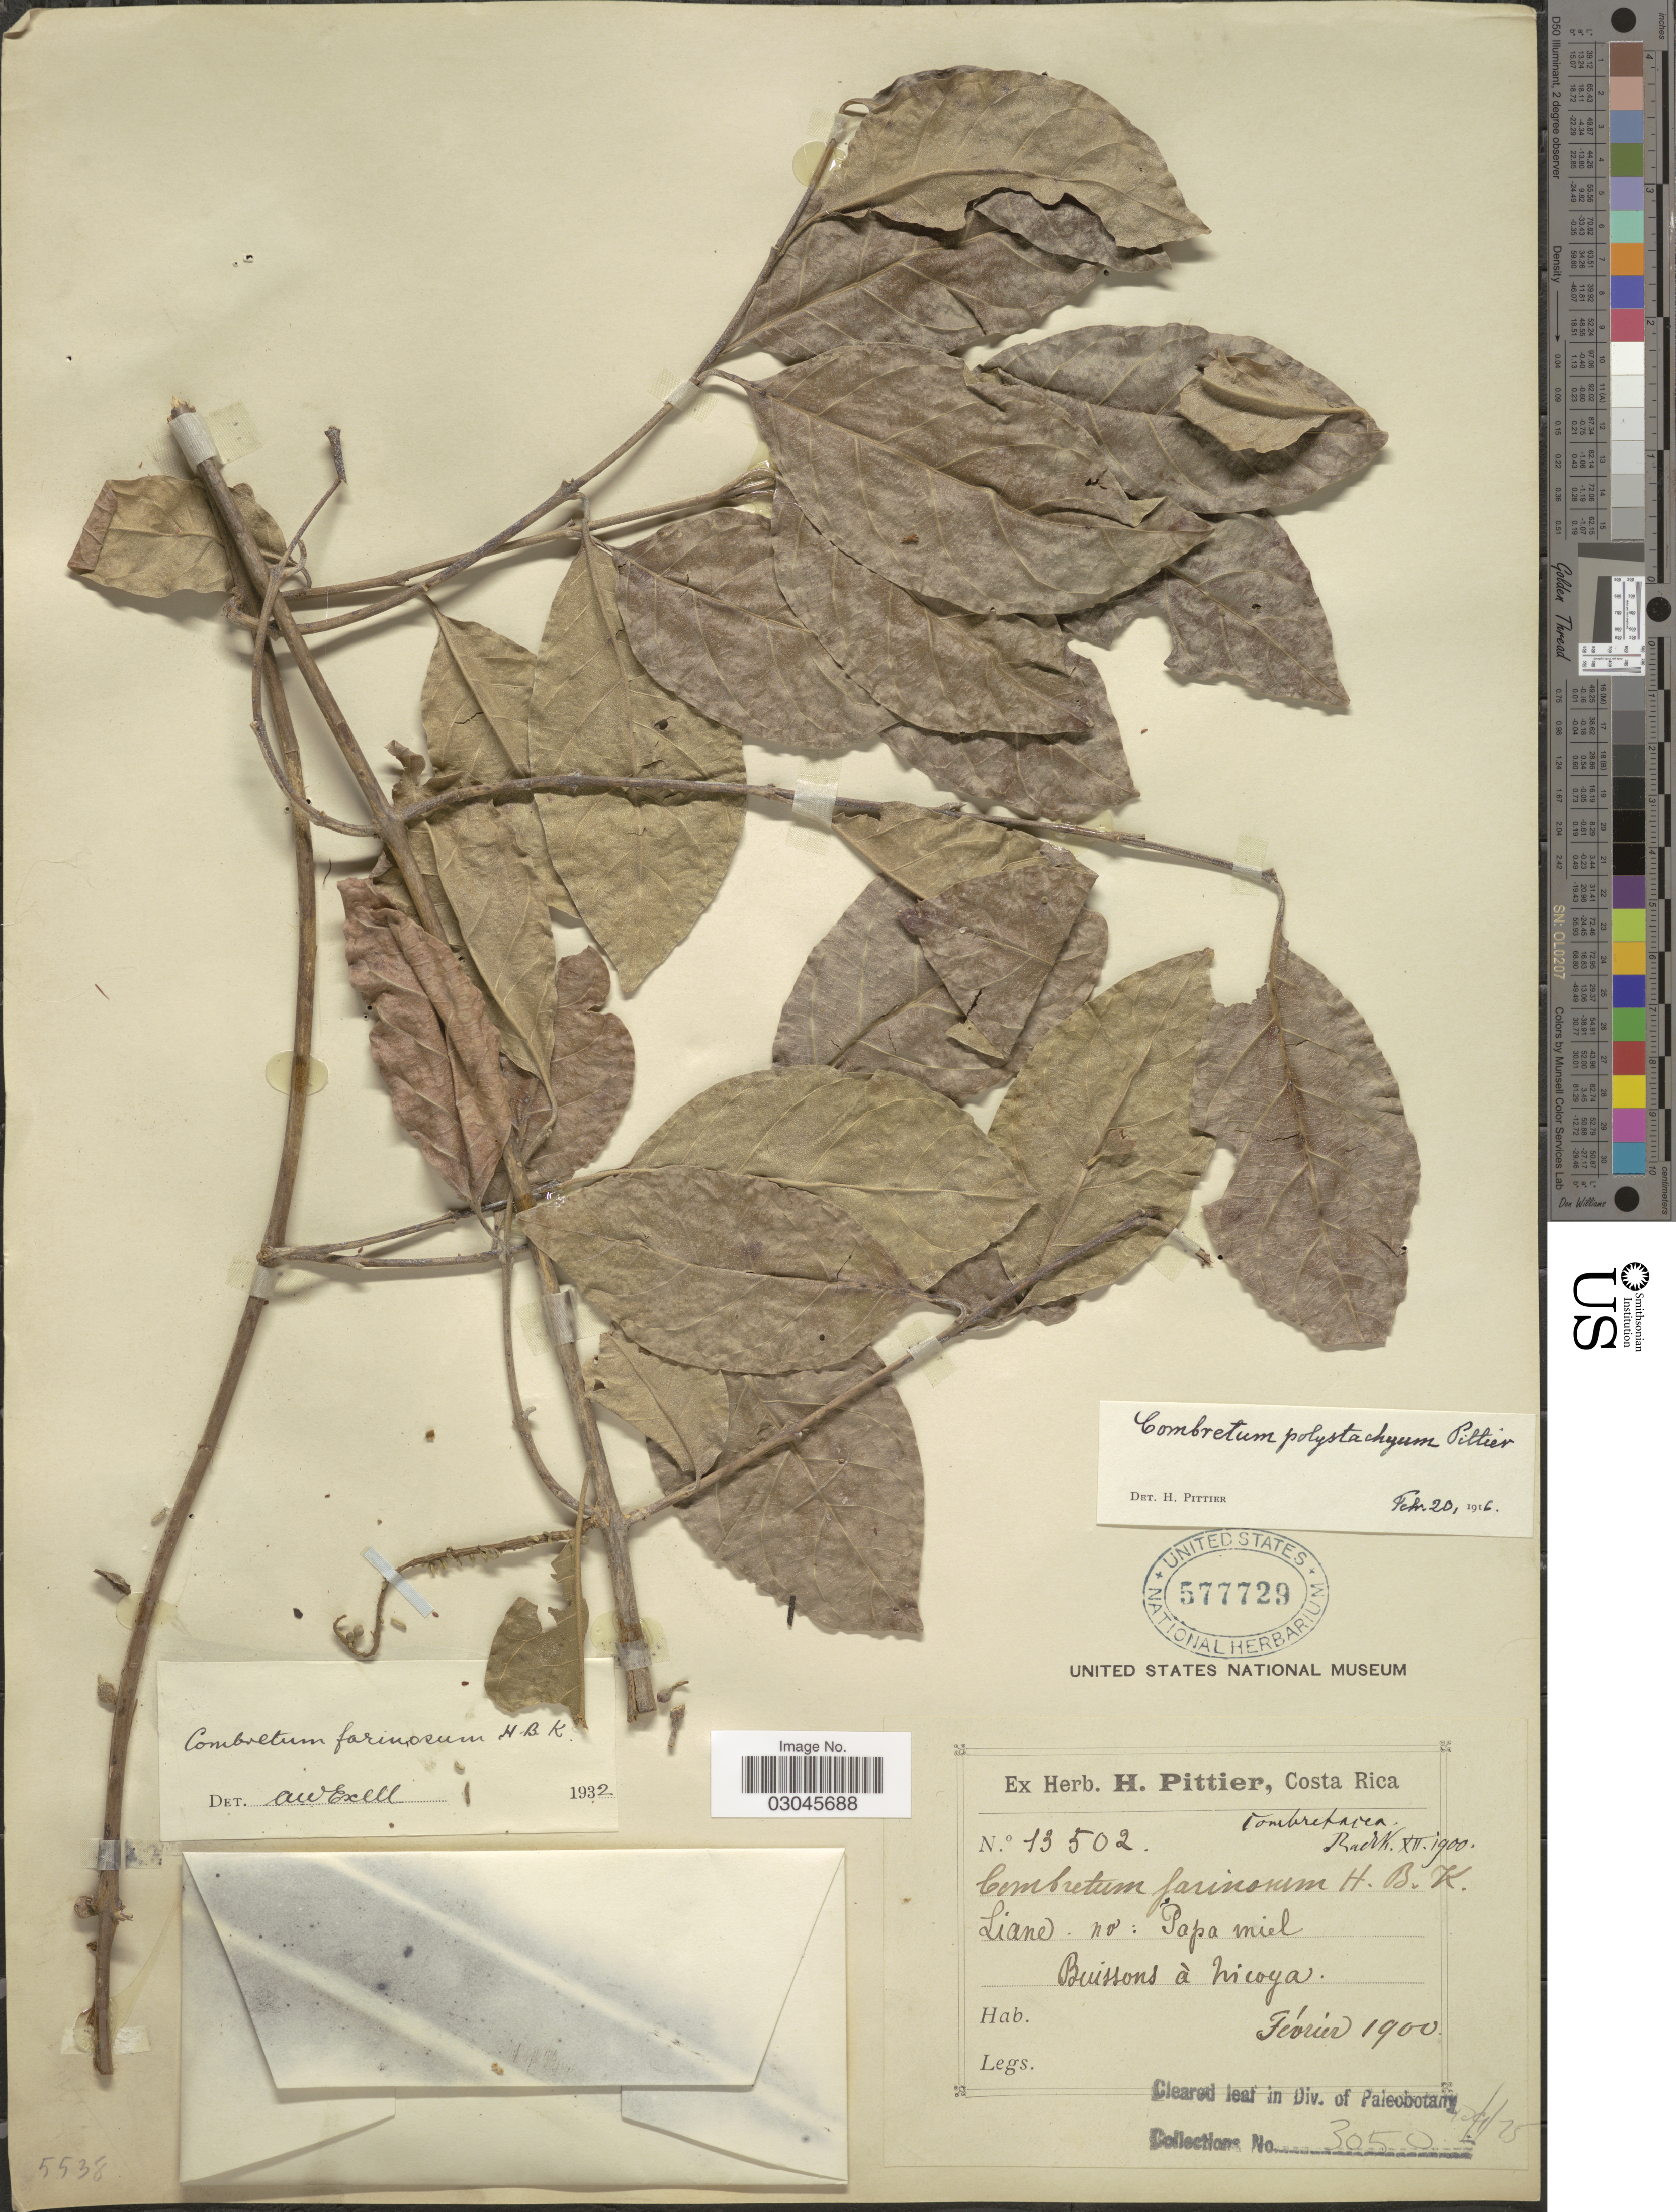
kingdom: Plantae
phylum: Tracheophyta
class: Magnoliopsida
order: Myrtales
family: Combretaceae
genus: Combretum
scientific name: Combretum farinosum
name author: Kunth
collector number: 13502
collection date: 1900-02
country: Costa Rica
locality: Buissons à Nicoya.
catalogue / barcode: US 577729